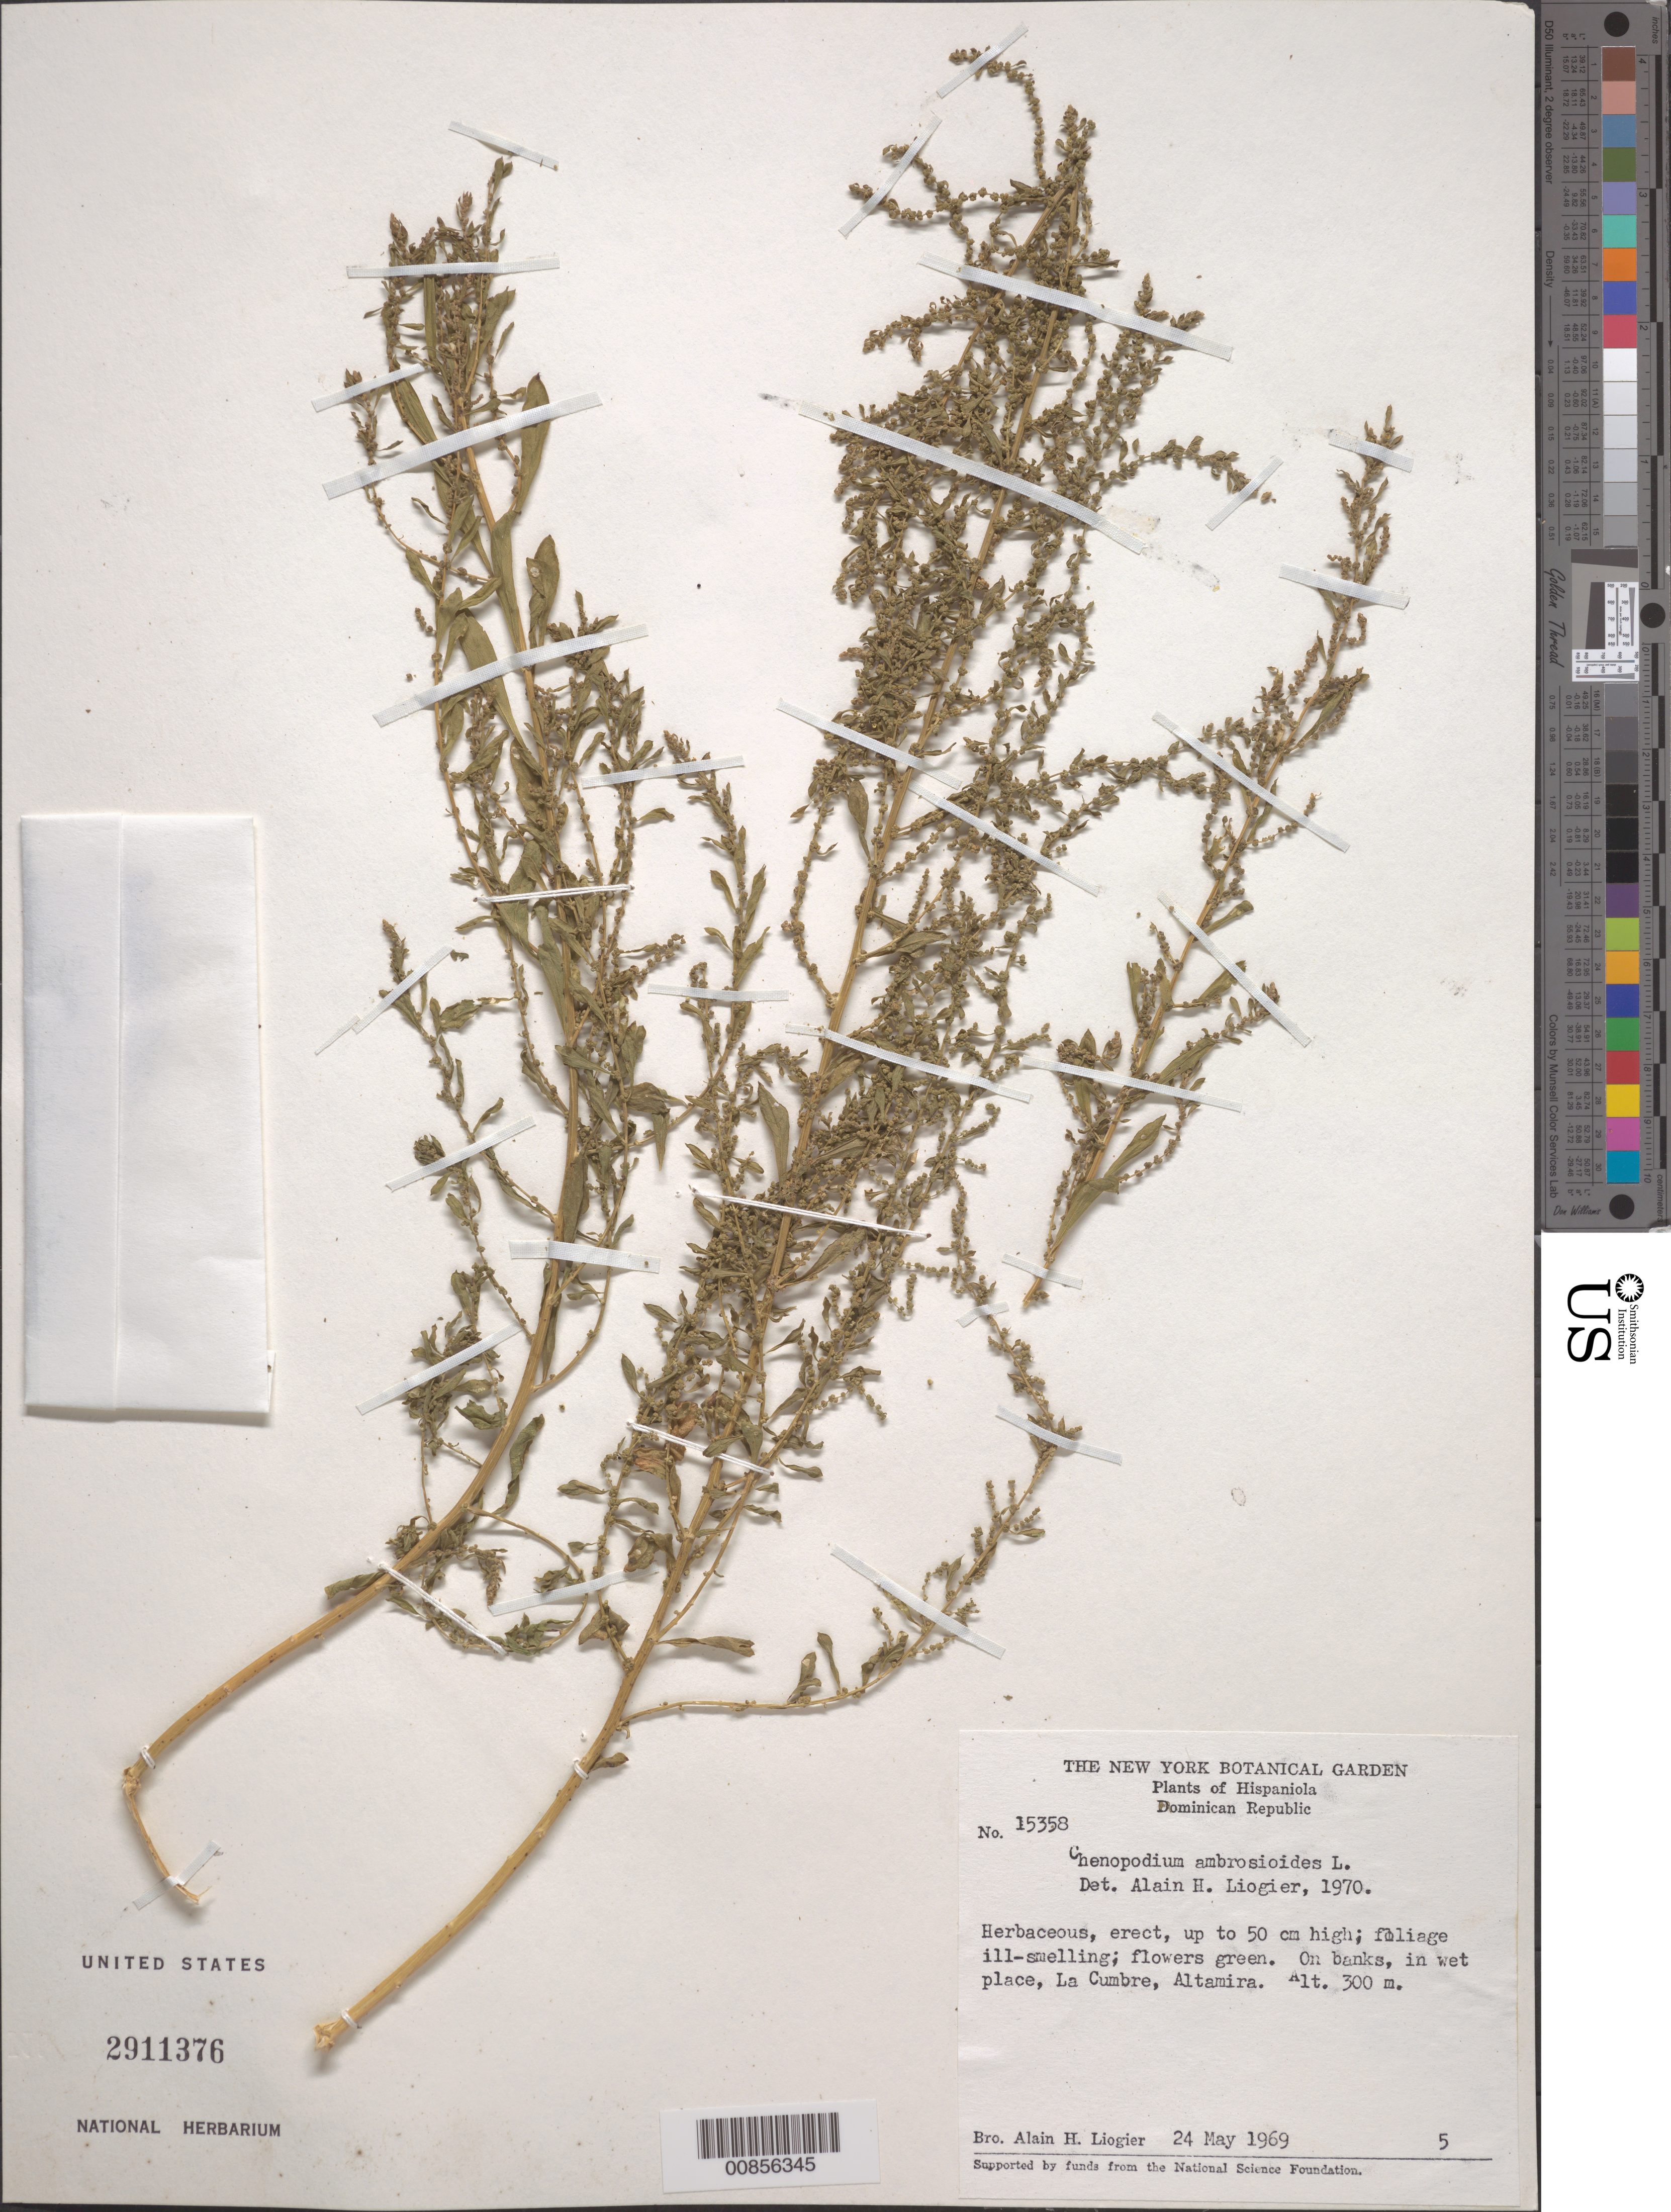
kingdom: Plantae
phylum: Tracheophyta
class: Magnoliopsida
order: Caryophyllales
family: Amaranthaceae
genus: Chenopodium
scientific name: Chenopodium ambrosioides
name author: L.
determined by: Liogier, Alain H.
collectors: A. H. Liogier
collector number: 15358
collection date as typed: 24 May 1969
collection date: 1969-05-24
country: Dominican Republic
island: Hispaniola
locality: La Cumbre, Altamira.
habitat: On banks, in wet place.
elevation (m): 300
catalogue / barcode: US 2911376